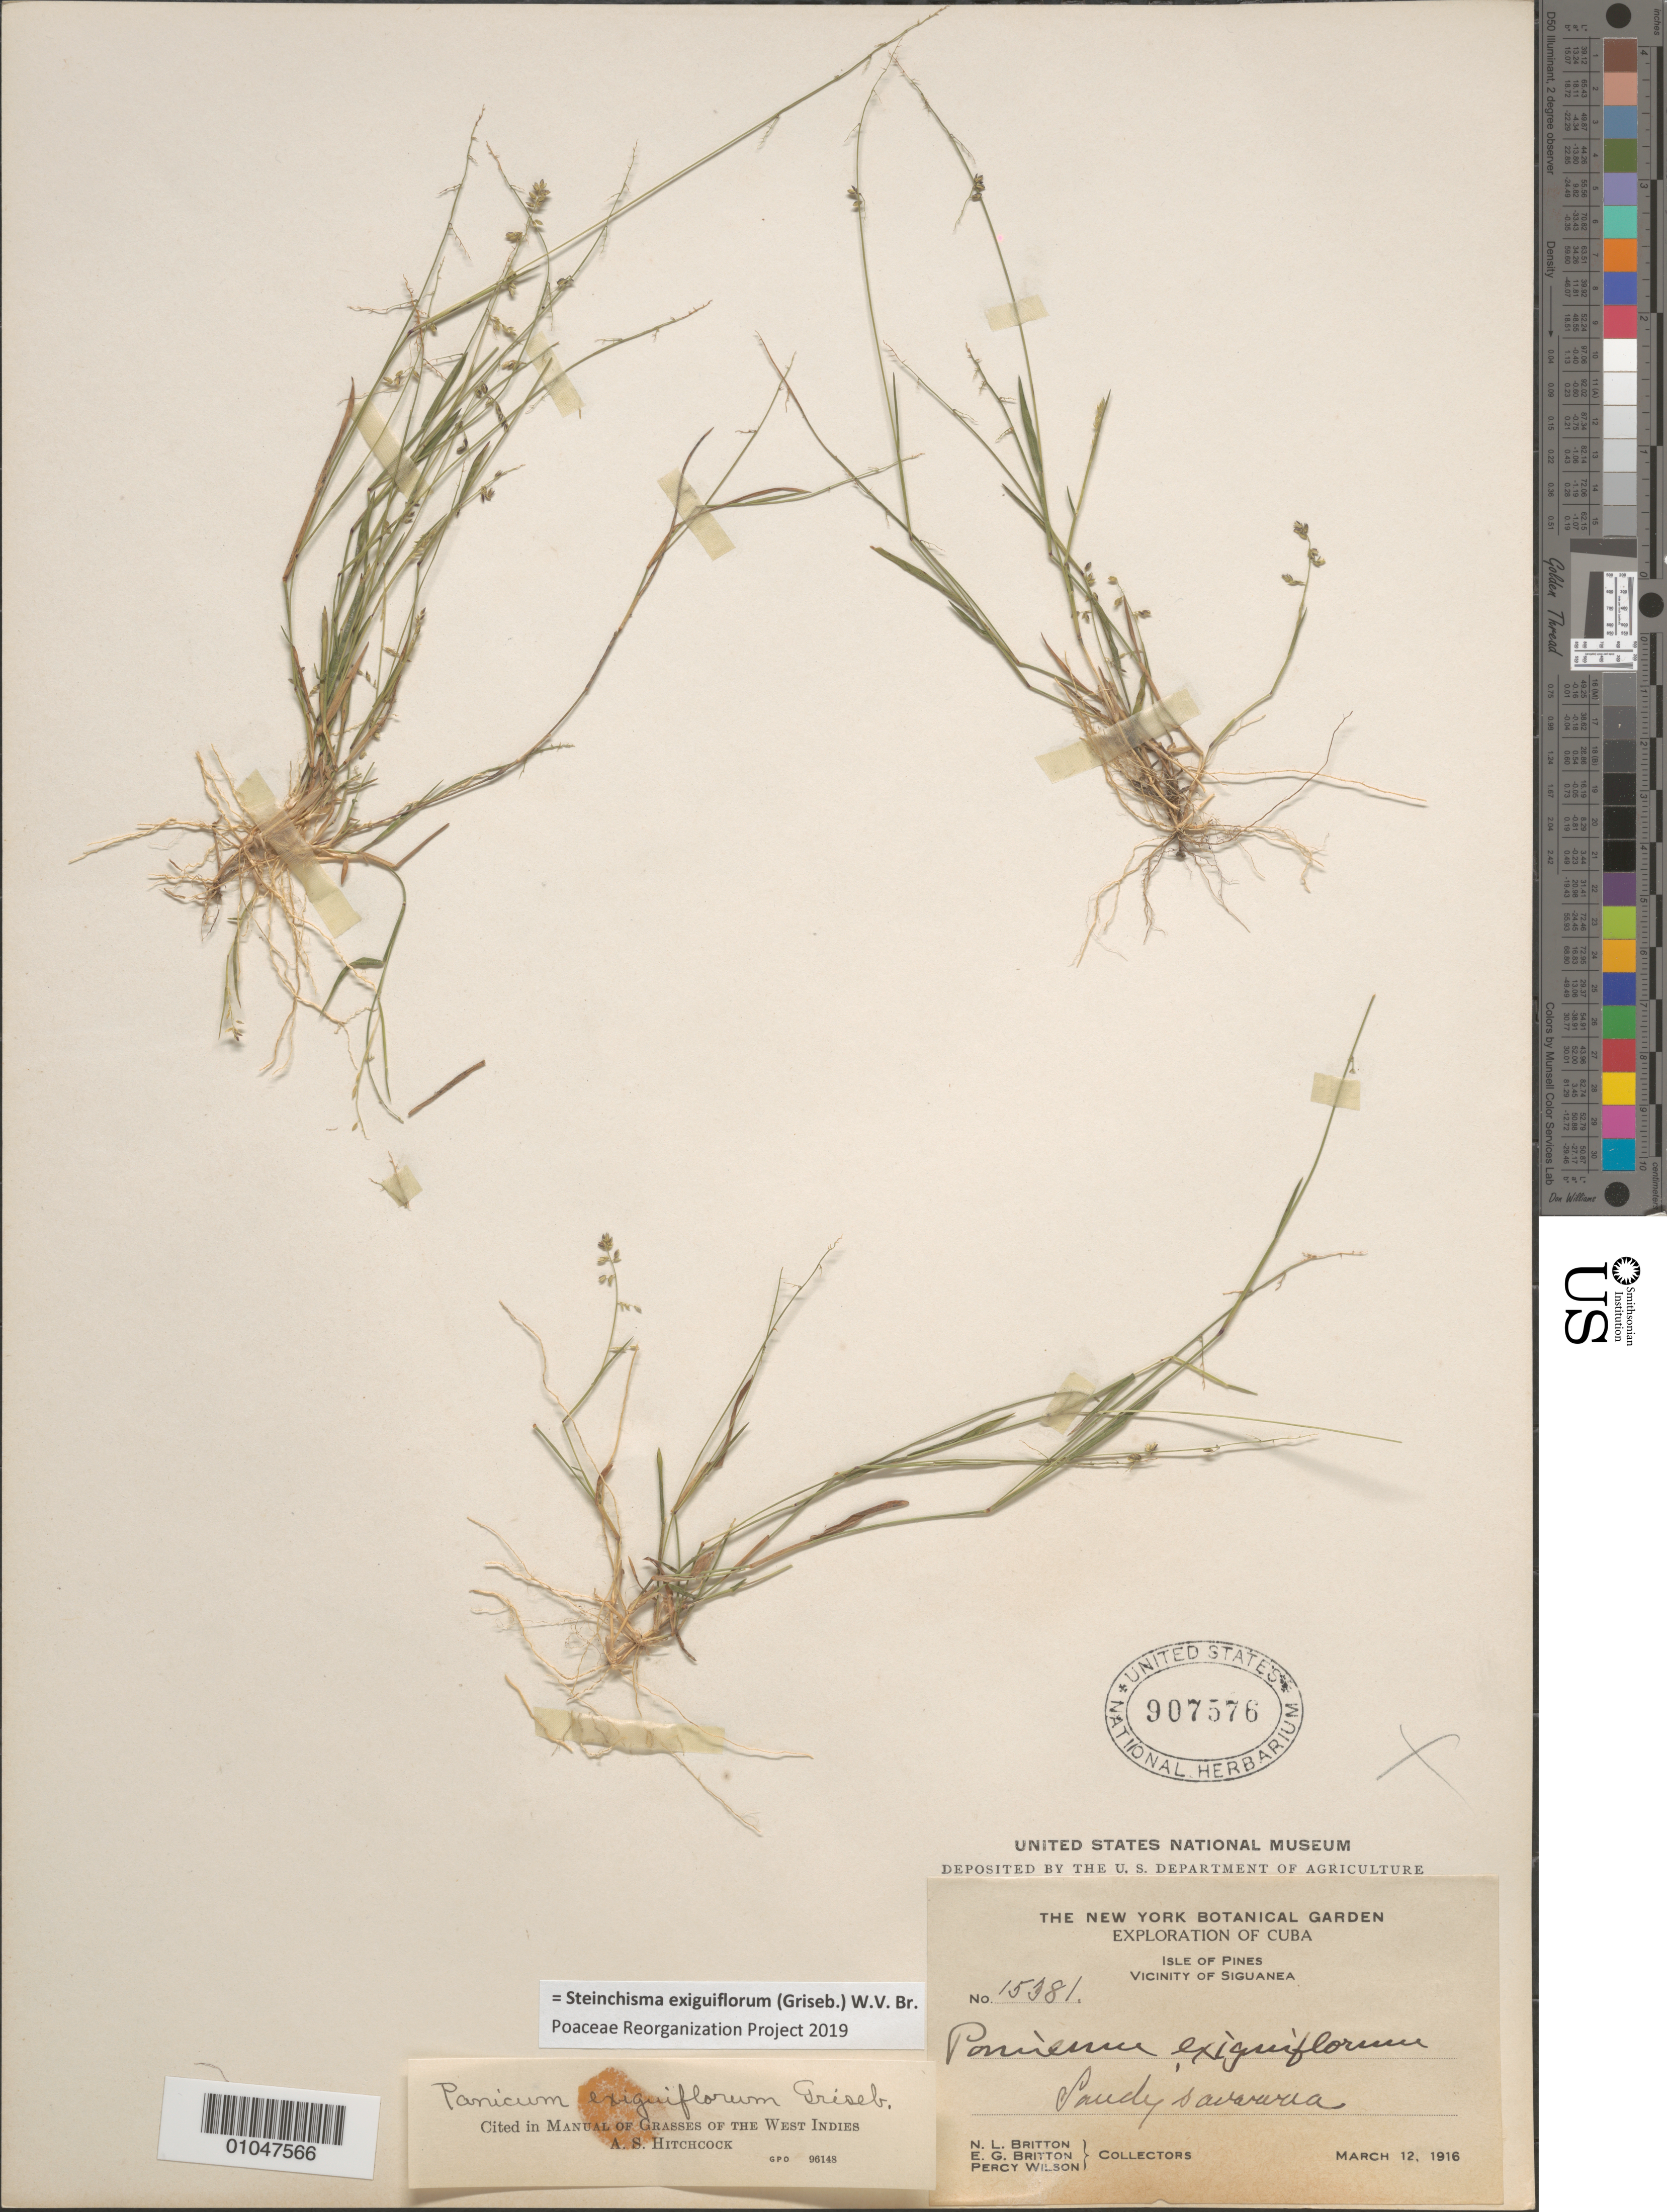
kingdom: Plantae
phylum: Tracheophyta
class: Liliopsida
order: Poales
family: Poaceae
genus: Panicum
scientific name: Panicum exiguiflorum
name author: Griseb.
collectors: N. Britton, E. G. Britton & P. Wilson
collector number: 15381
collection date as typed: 12 Mar 1916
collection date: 1916-03-12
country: Cuba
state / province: Isla de la Juventud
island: Isla de la Juventud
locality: Vic of Siguanea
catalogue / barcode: US 907576